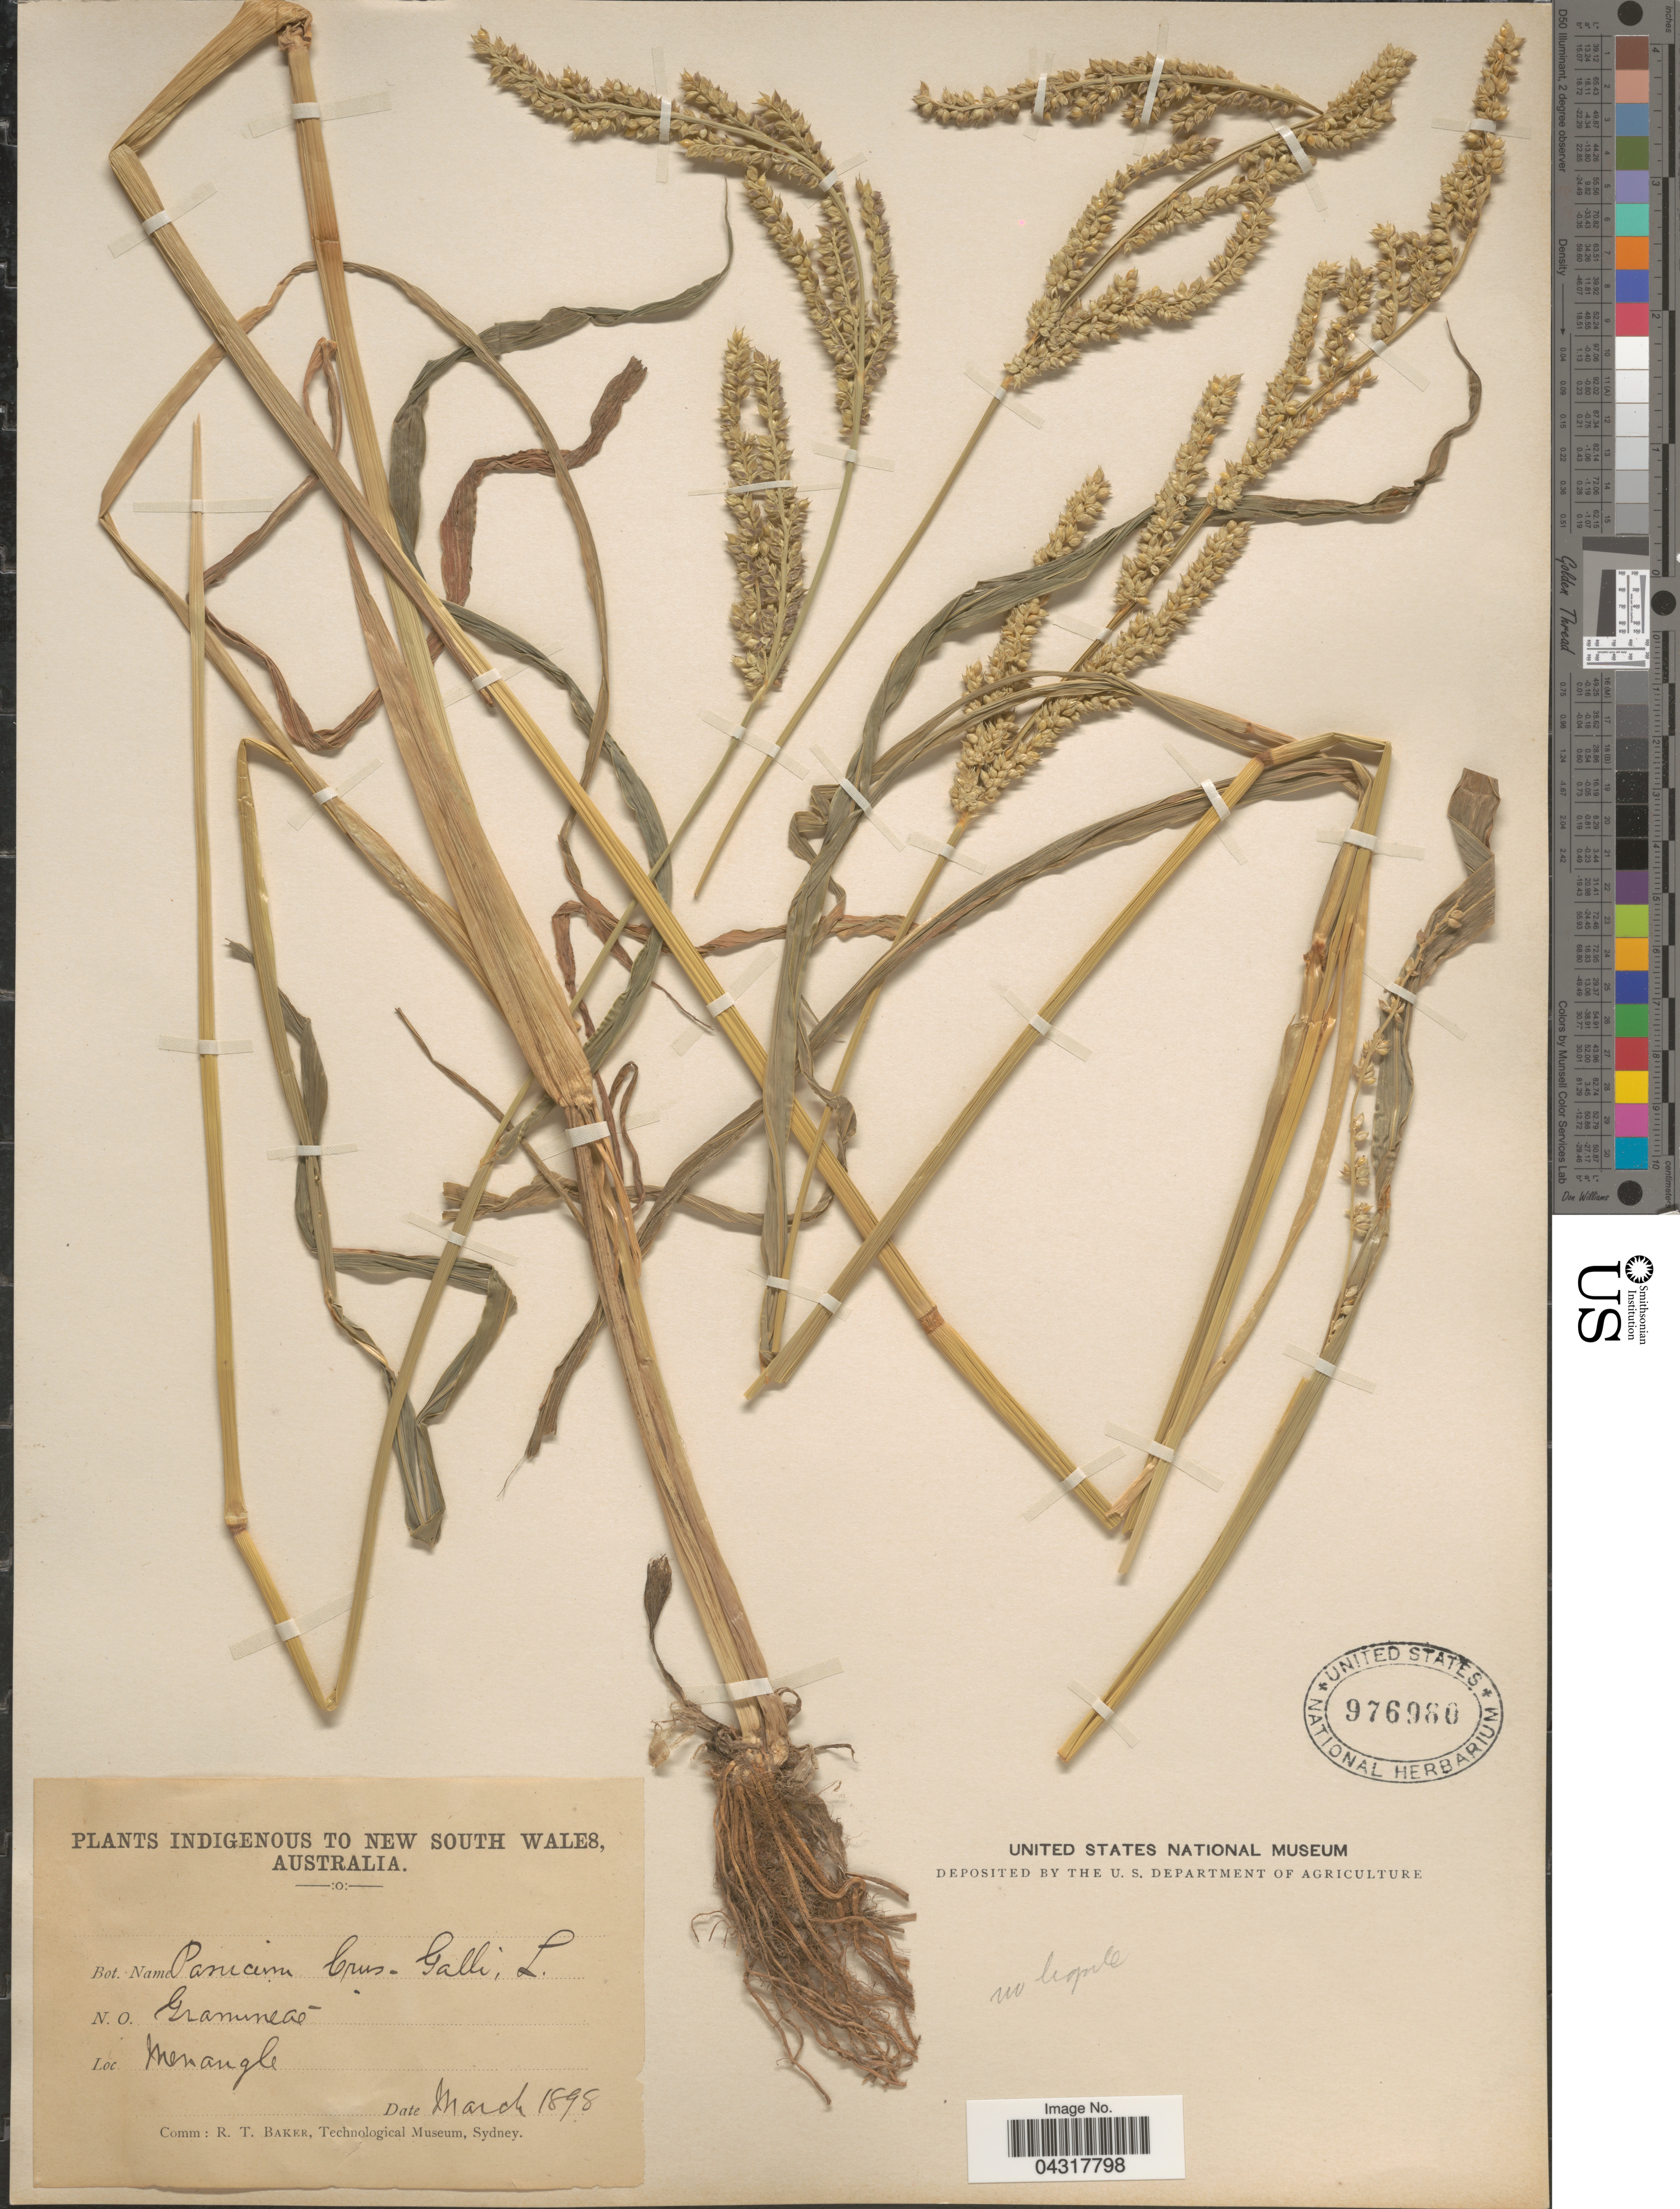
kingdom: Plantae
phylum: Tracheophyta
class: Liliopsida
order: Poales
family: Poaceae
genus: Echinochloa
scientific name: Echinochloa crus-galli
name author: (L.) P. Beauv.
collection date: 1898-03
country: Australia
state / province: New South Wales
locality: Indigenous to New South Wales. Menangle.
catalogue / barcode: US 976960